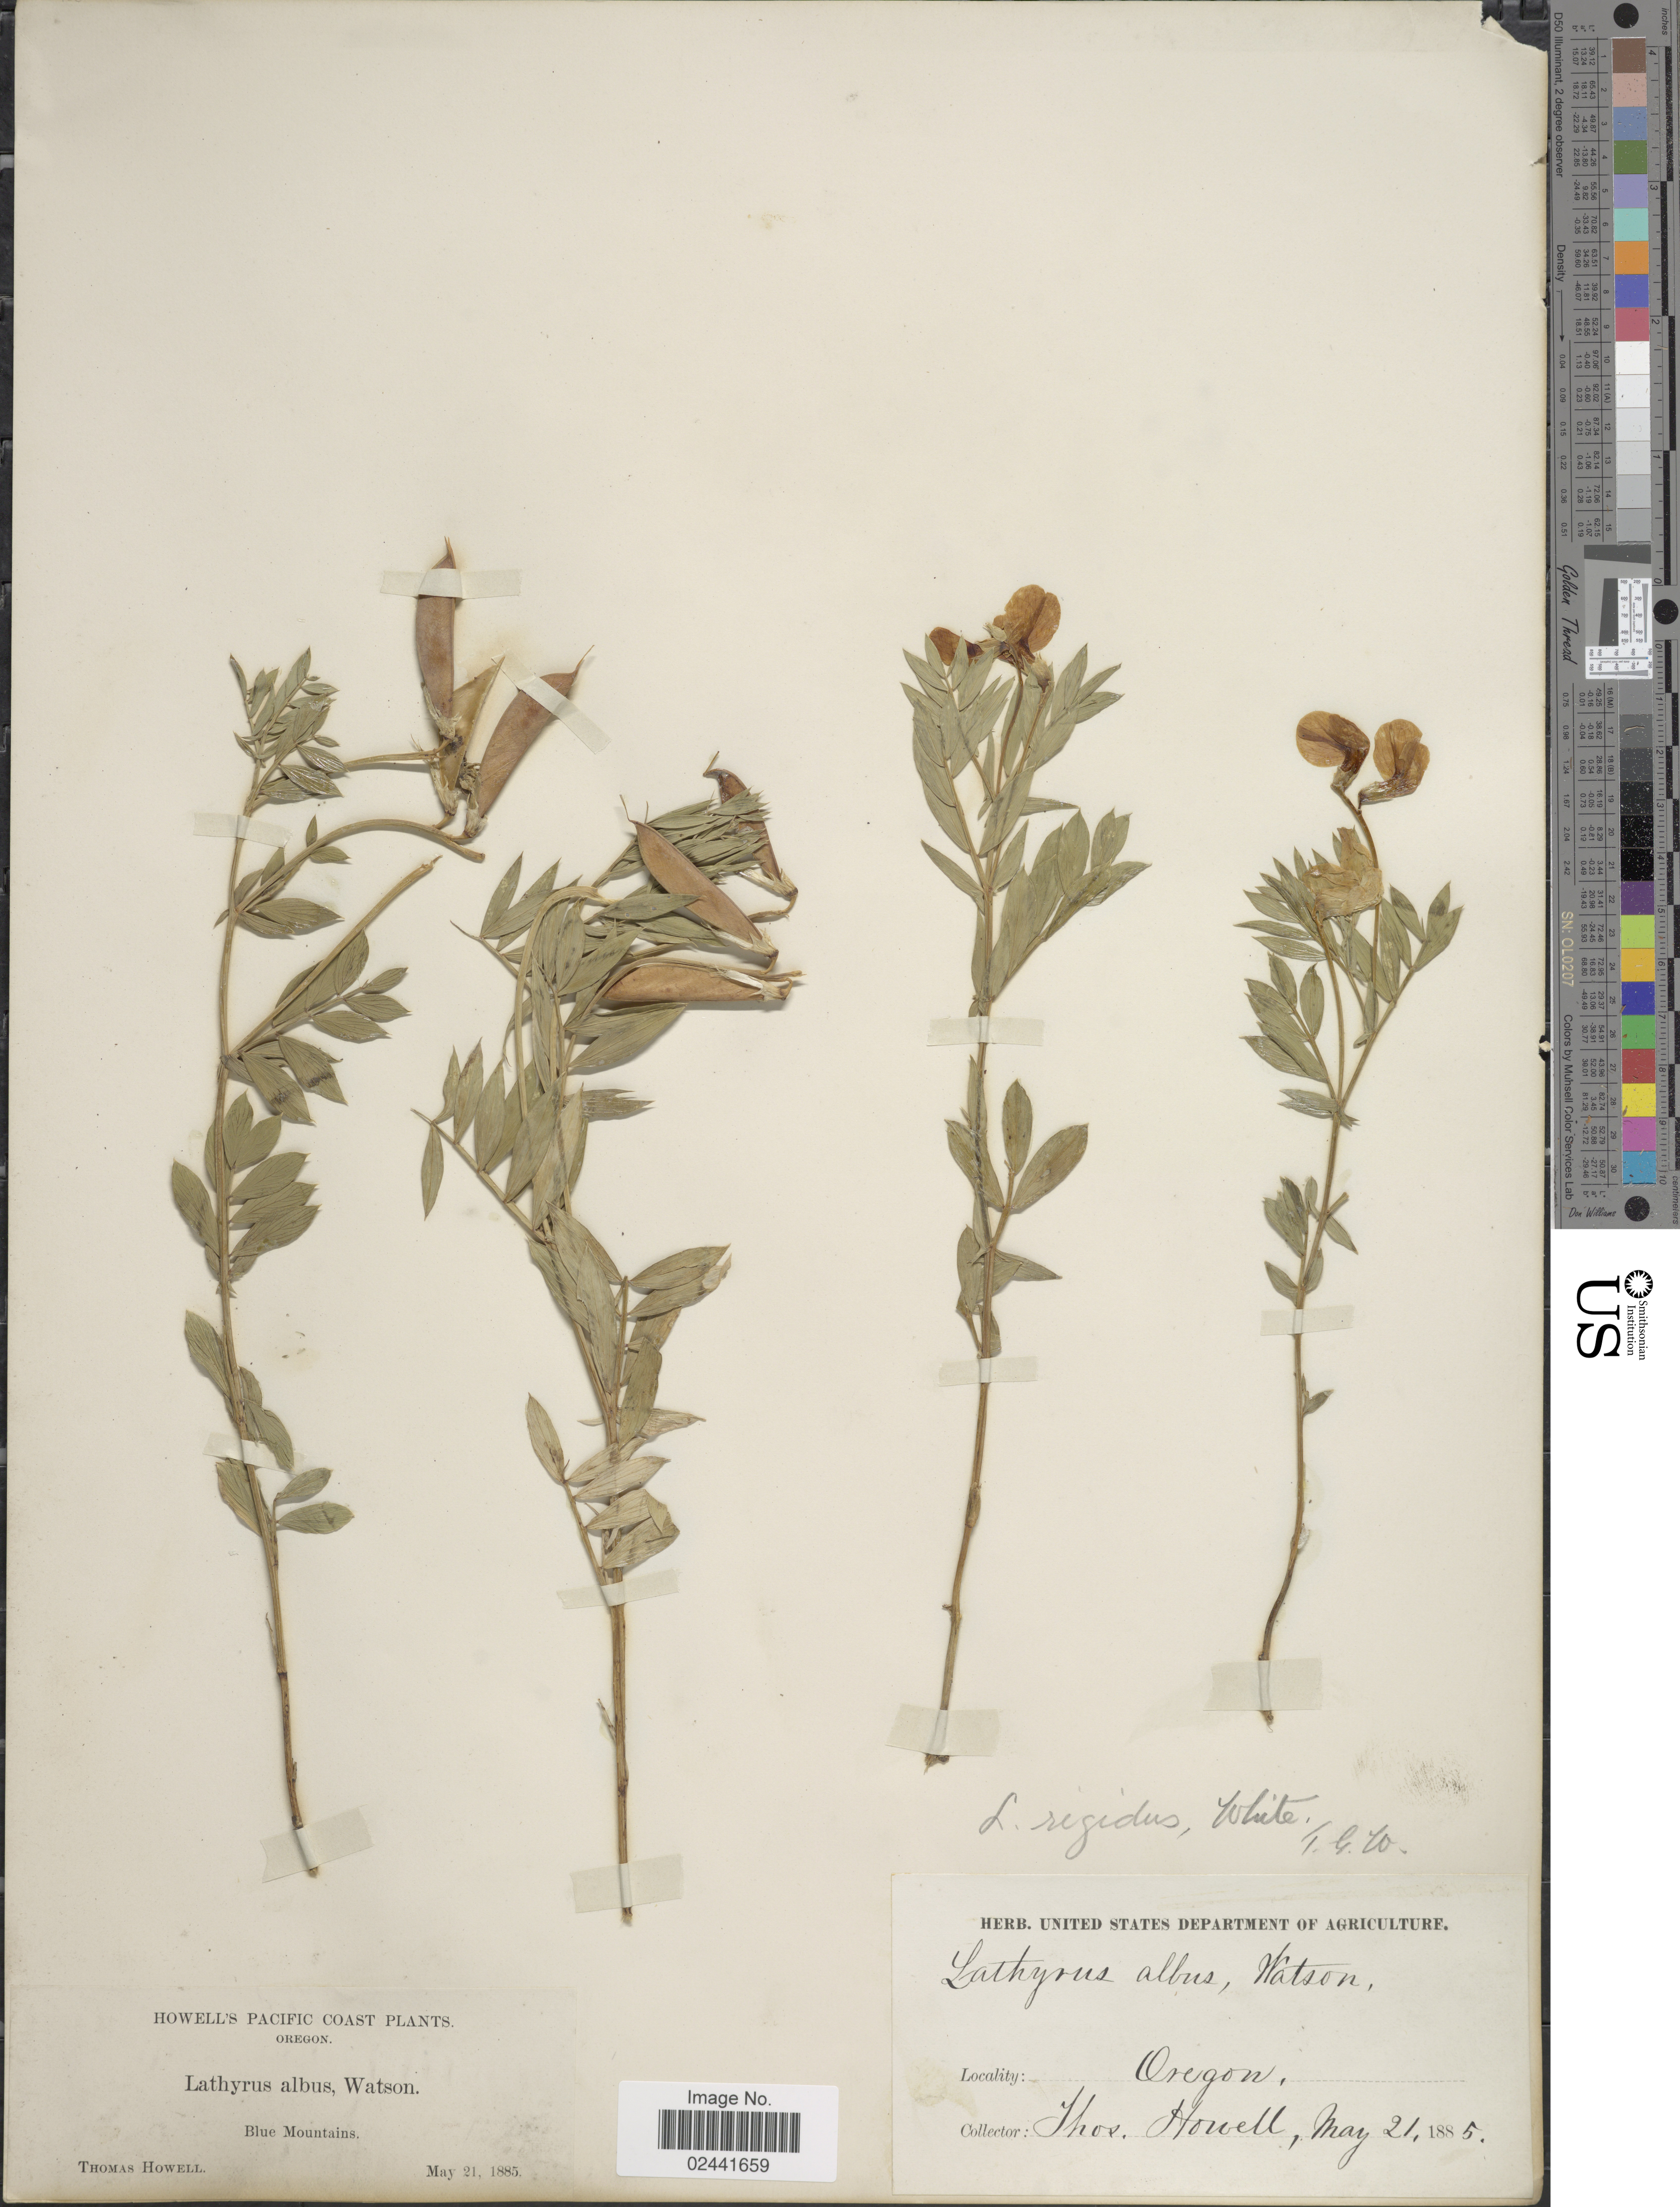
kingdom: Plantae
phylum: Tracheophyta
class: Magnoliopsida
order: Fabales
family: Fabaceae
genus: Lathyrus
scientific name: Lathyrus rigidus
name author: T.G. White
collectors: T. Howell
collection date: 1885-05-21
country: United States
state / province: Oregon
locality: Pacific Coast, Blue Mountains